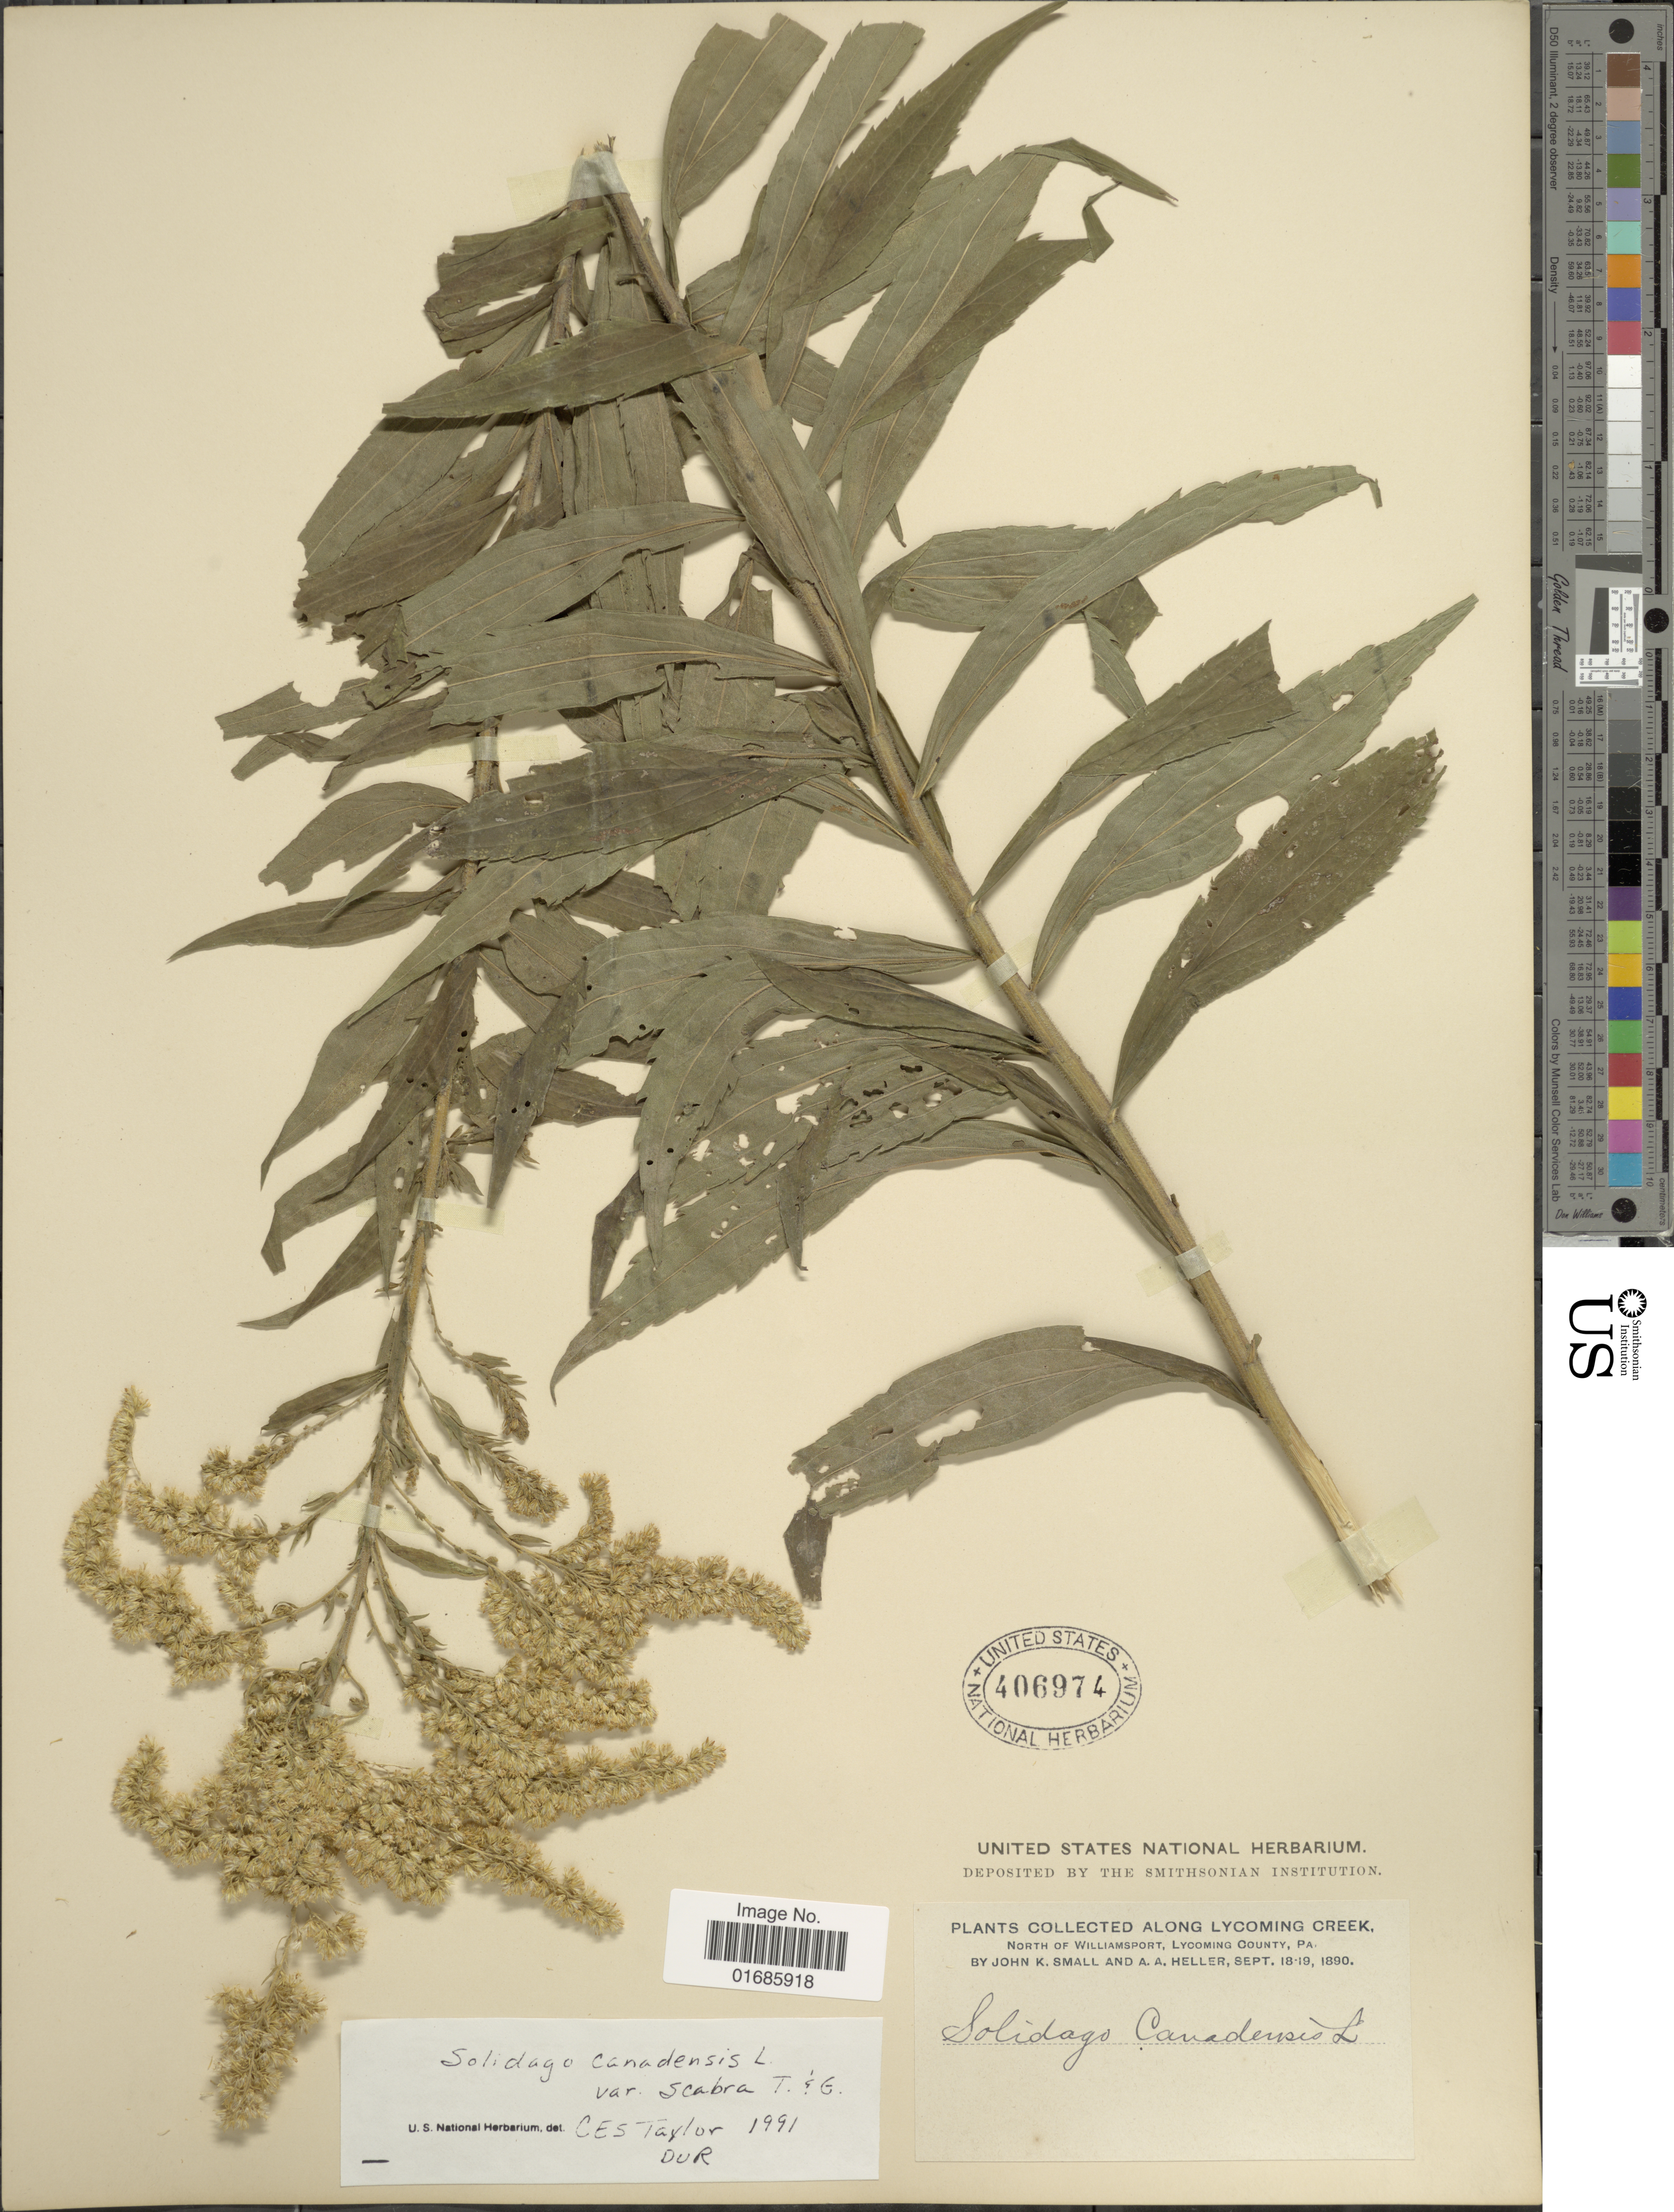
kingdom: Plantae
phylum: Tracheophyta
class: Magnoliopsida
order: Asterales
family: Asteraceae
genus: Solidago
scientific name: Solidago canadensis var. scabra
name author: (Muhl. ex Willd.) Torr. & A. Gray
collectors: J. K. Small & A. A. Heller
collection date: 1890-09-18/1890-09-19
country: United States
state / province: Pennsylvania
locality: Along Lycoming Creek, North of Williamsport, Lycoming County, Pa.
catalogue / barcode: US 406974